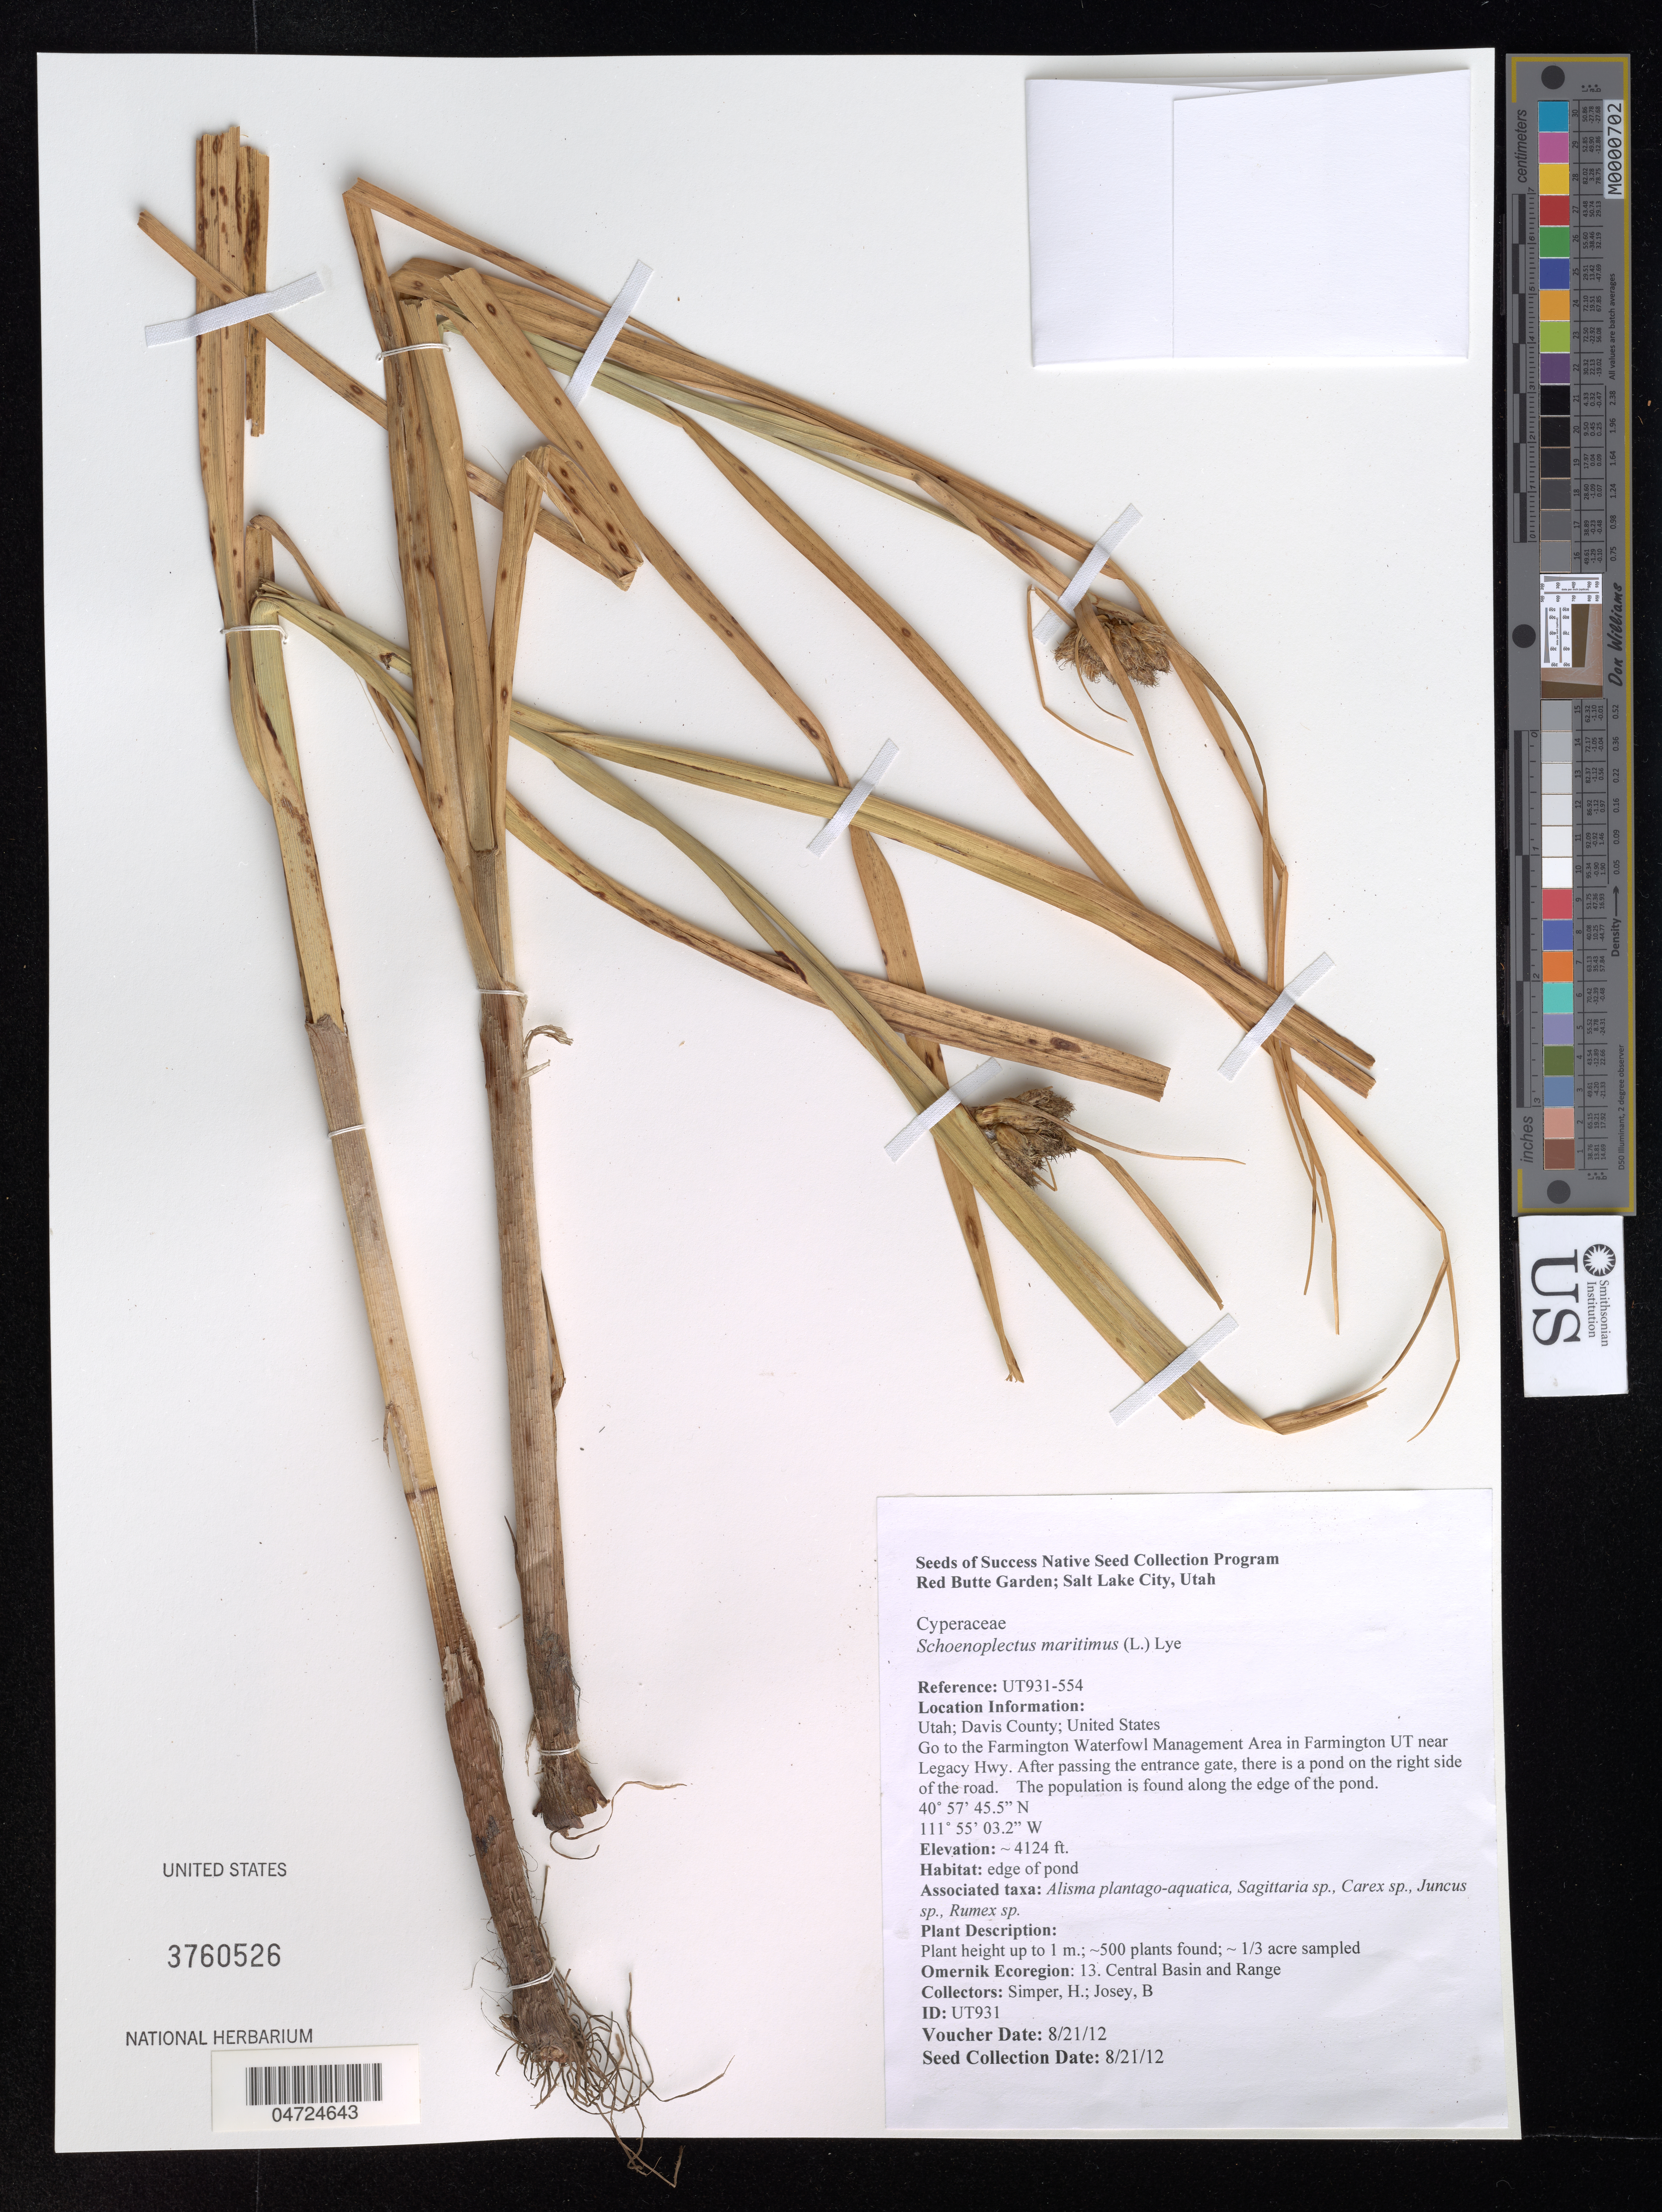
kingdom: Plantae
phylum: Tracheophyta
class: Liliopsida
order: Poales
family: Cyperaceae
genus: Schoenoplectus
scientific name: Schoenoplectus maritimus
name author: (L.)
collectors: H. Simper & B. Josey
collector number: UT931-554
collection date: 2012-08-21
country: United States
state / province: Utah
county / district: Davis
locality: Davis County. Go to the Farmington Waterfowl Management Area in Farmington UT near Legacy Hwy. After passing the entrance gate, there is a pond on the right side of the road. Omernik Ecoregion: 13. Central Basin and Range.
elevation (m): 1257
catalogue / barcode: US 3760526